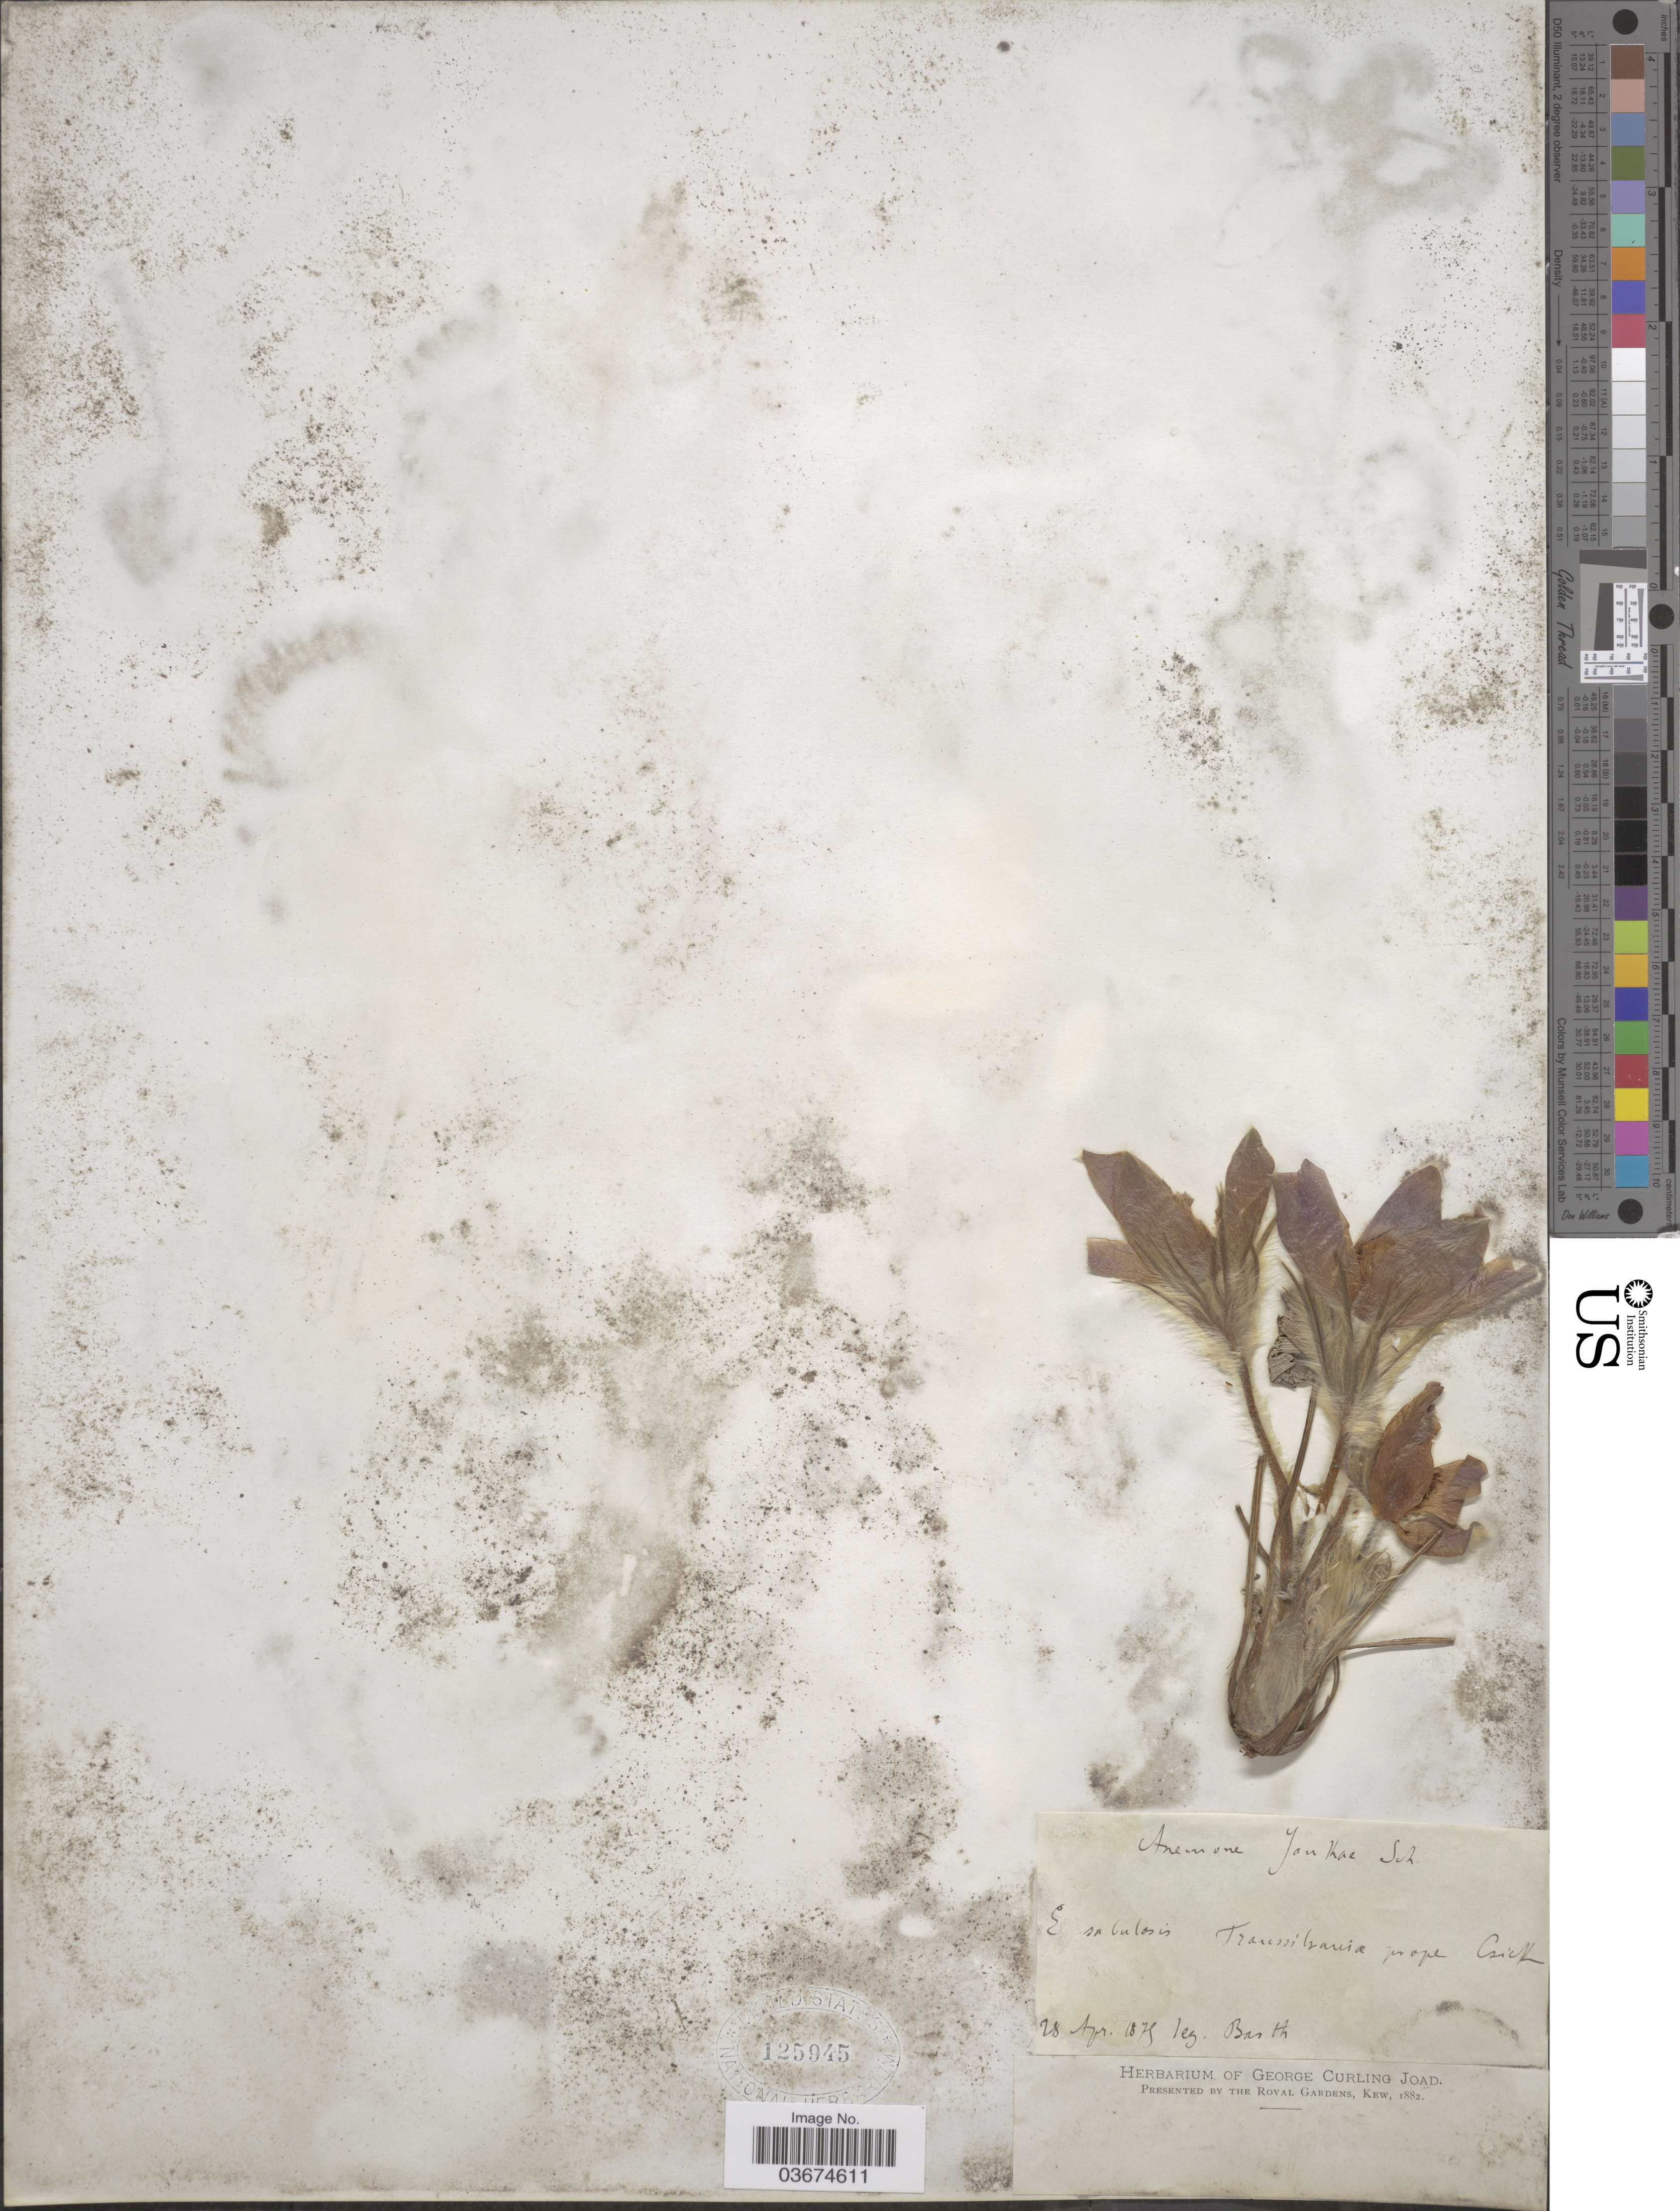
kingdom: Plantae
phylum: Tracheophyta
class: Magnoliopsida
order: Ranunculales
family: Ranunculaceae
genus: Pulsatilla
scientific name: Pulsatilla sp.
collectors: Barth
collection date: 1879-04-28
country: Romania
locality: E. salulosis Transsilvania prope Czick.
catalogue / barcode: US 125945